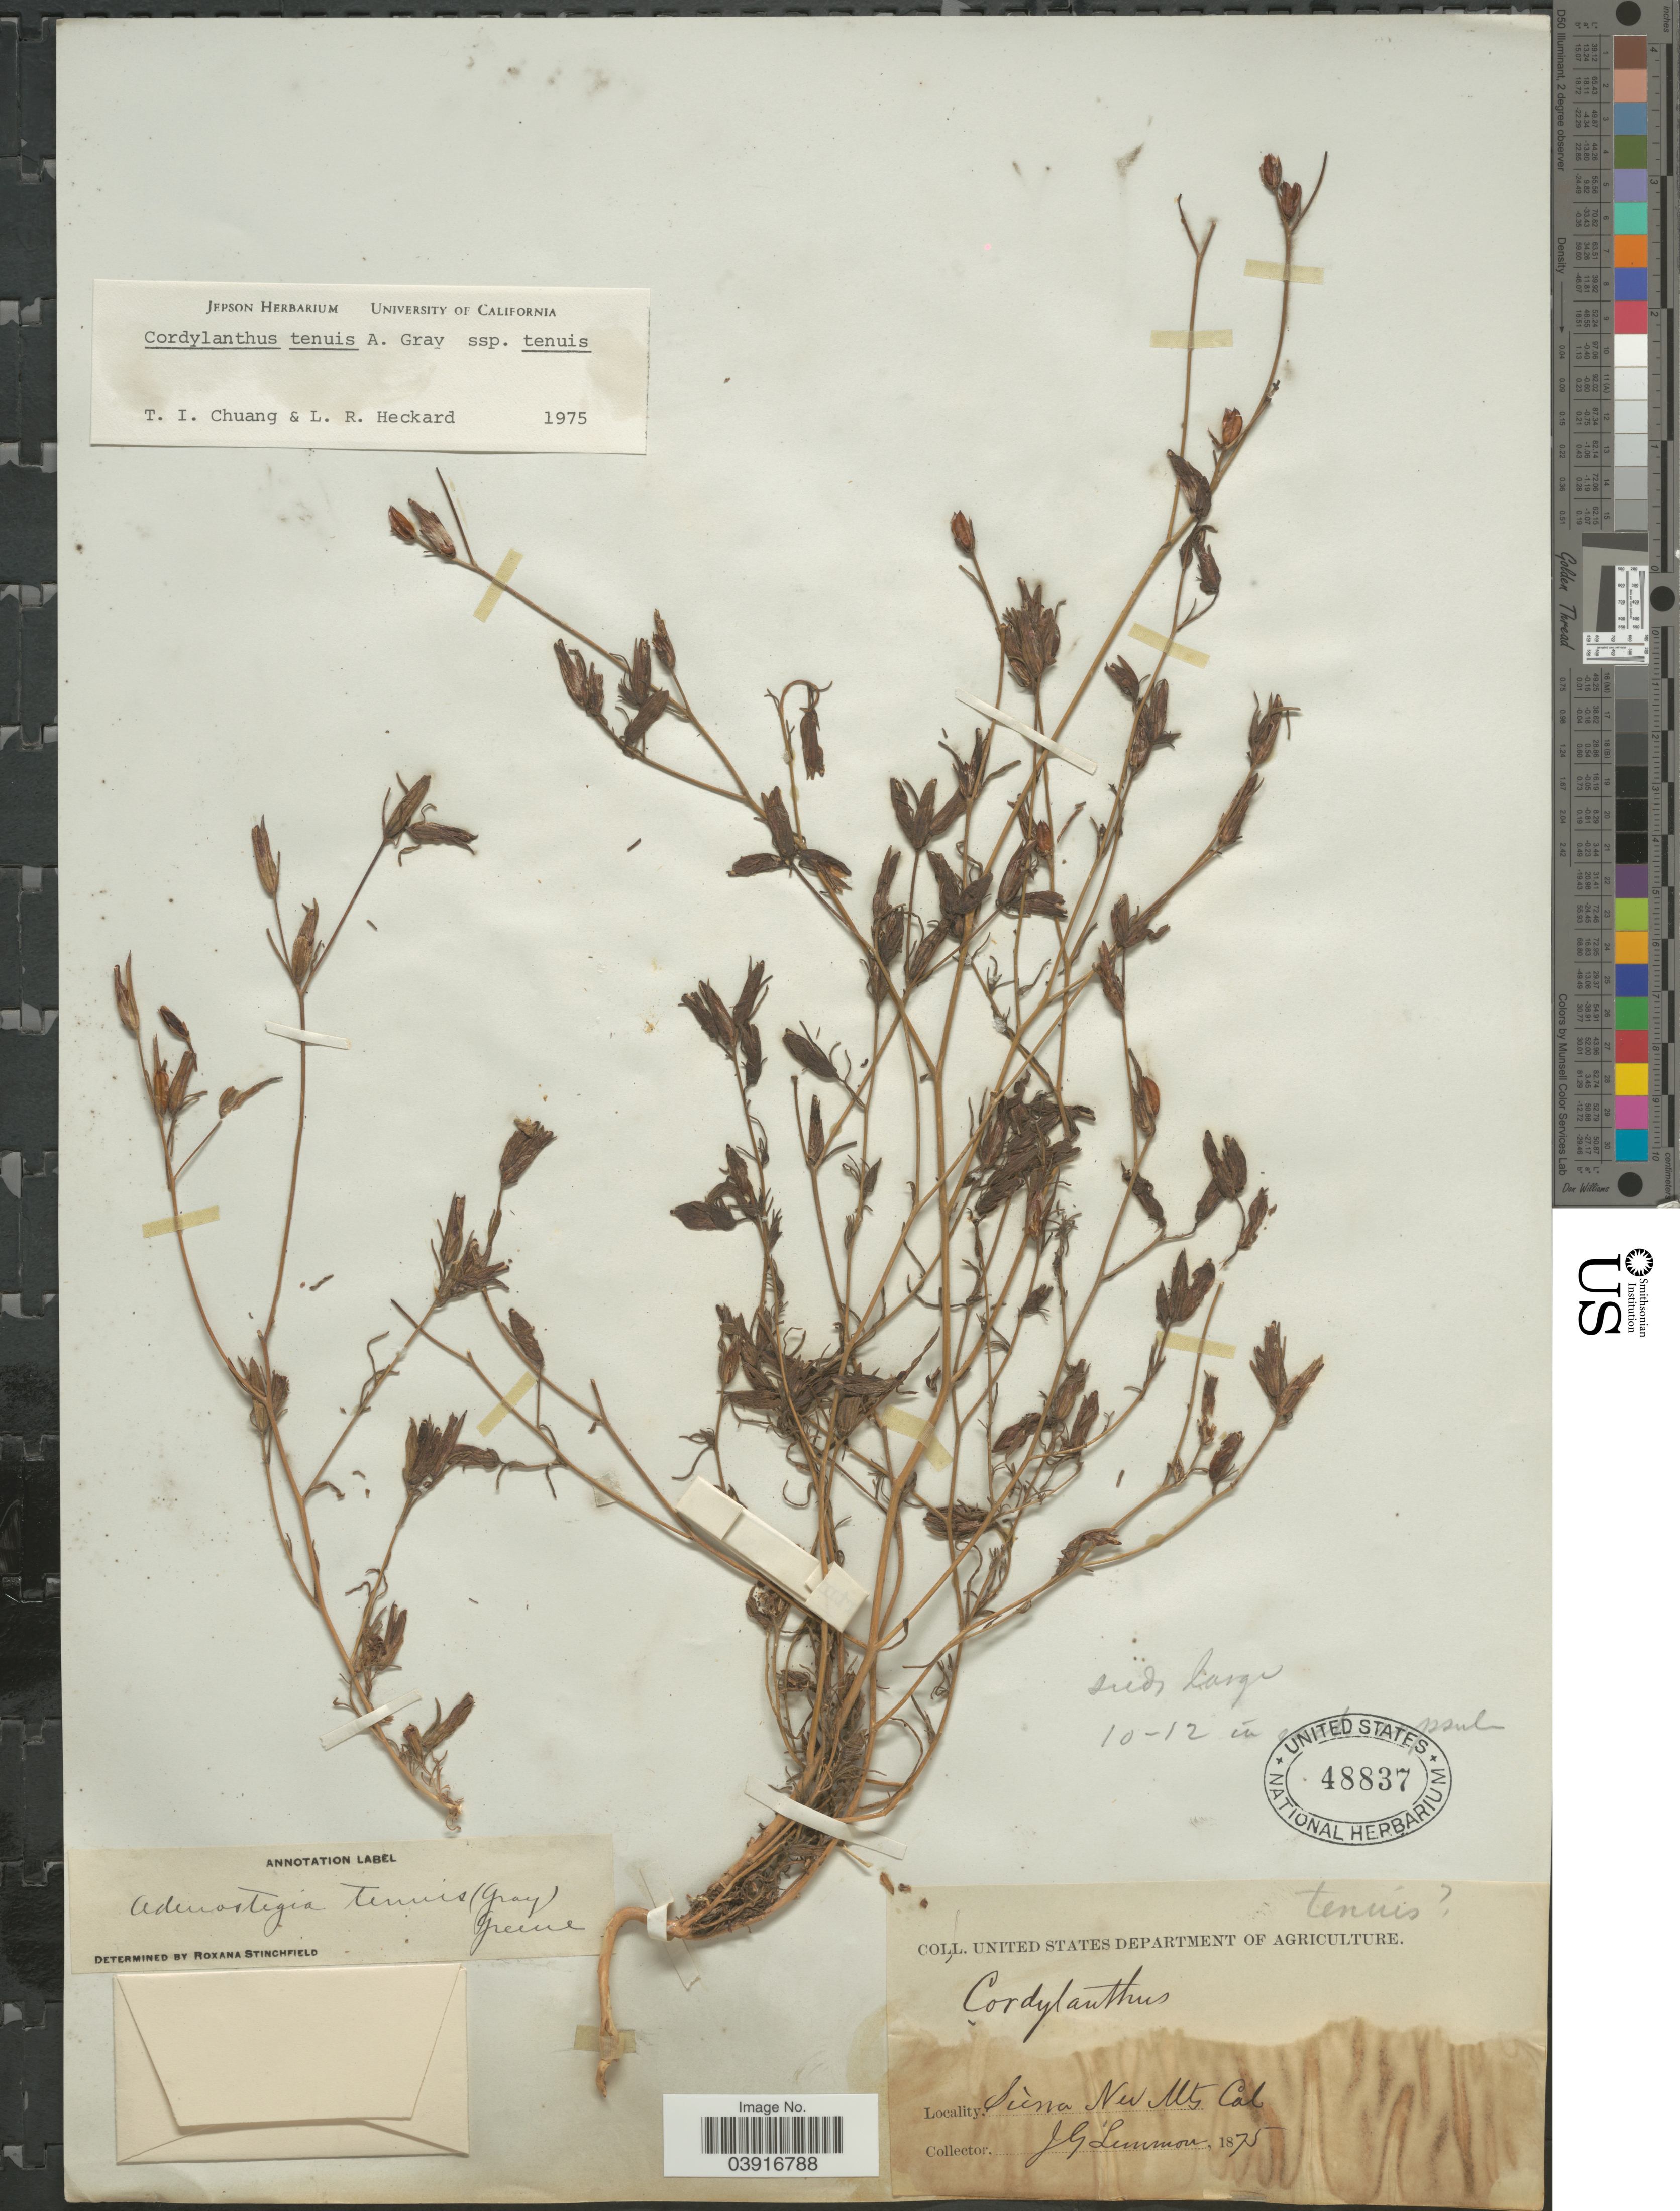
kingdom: Plantae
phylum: Tracheophyta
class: Magnoliopsida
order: Lamiales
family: Orobanchaceae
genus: Cordylanthus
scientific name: Cordylanthus tenuis subsp. tenuis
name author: A. Gray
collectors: J. Lemmon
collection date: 1875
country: United States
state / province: California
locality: Sierra Nev Mts.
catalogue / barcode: US 48837